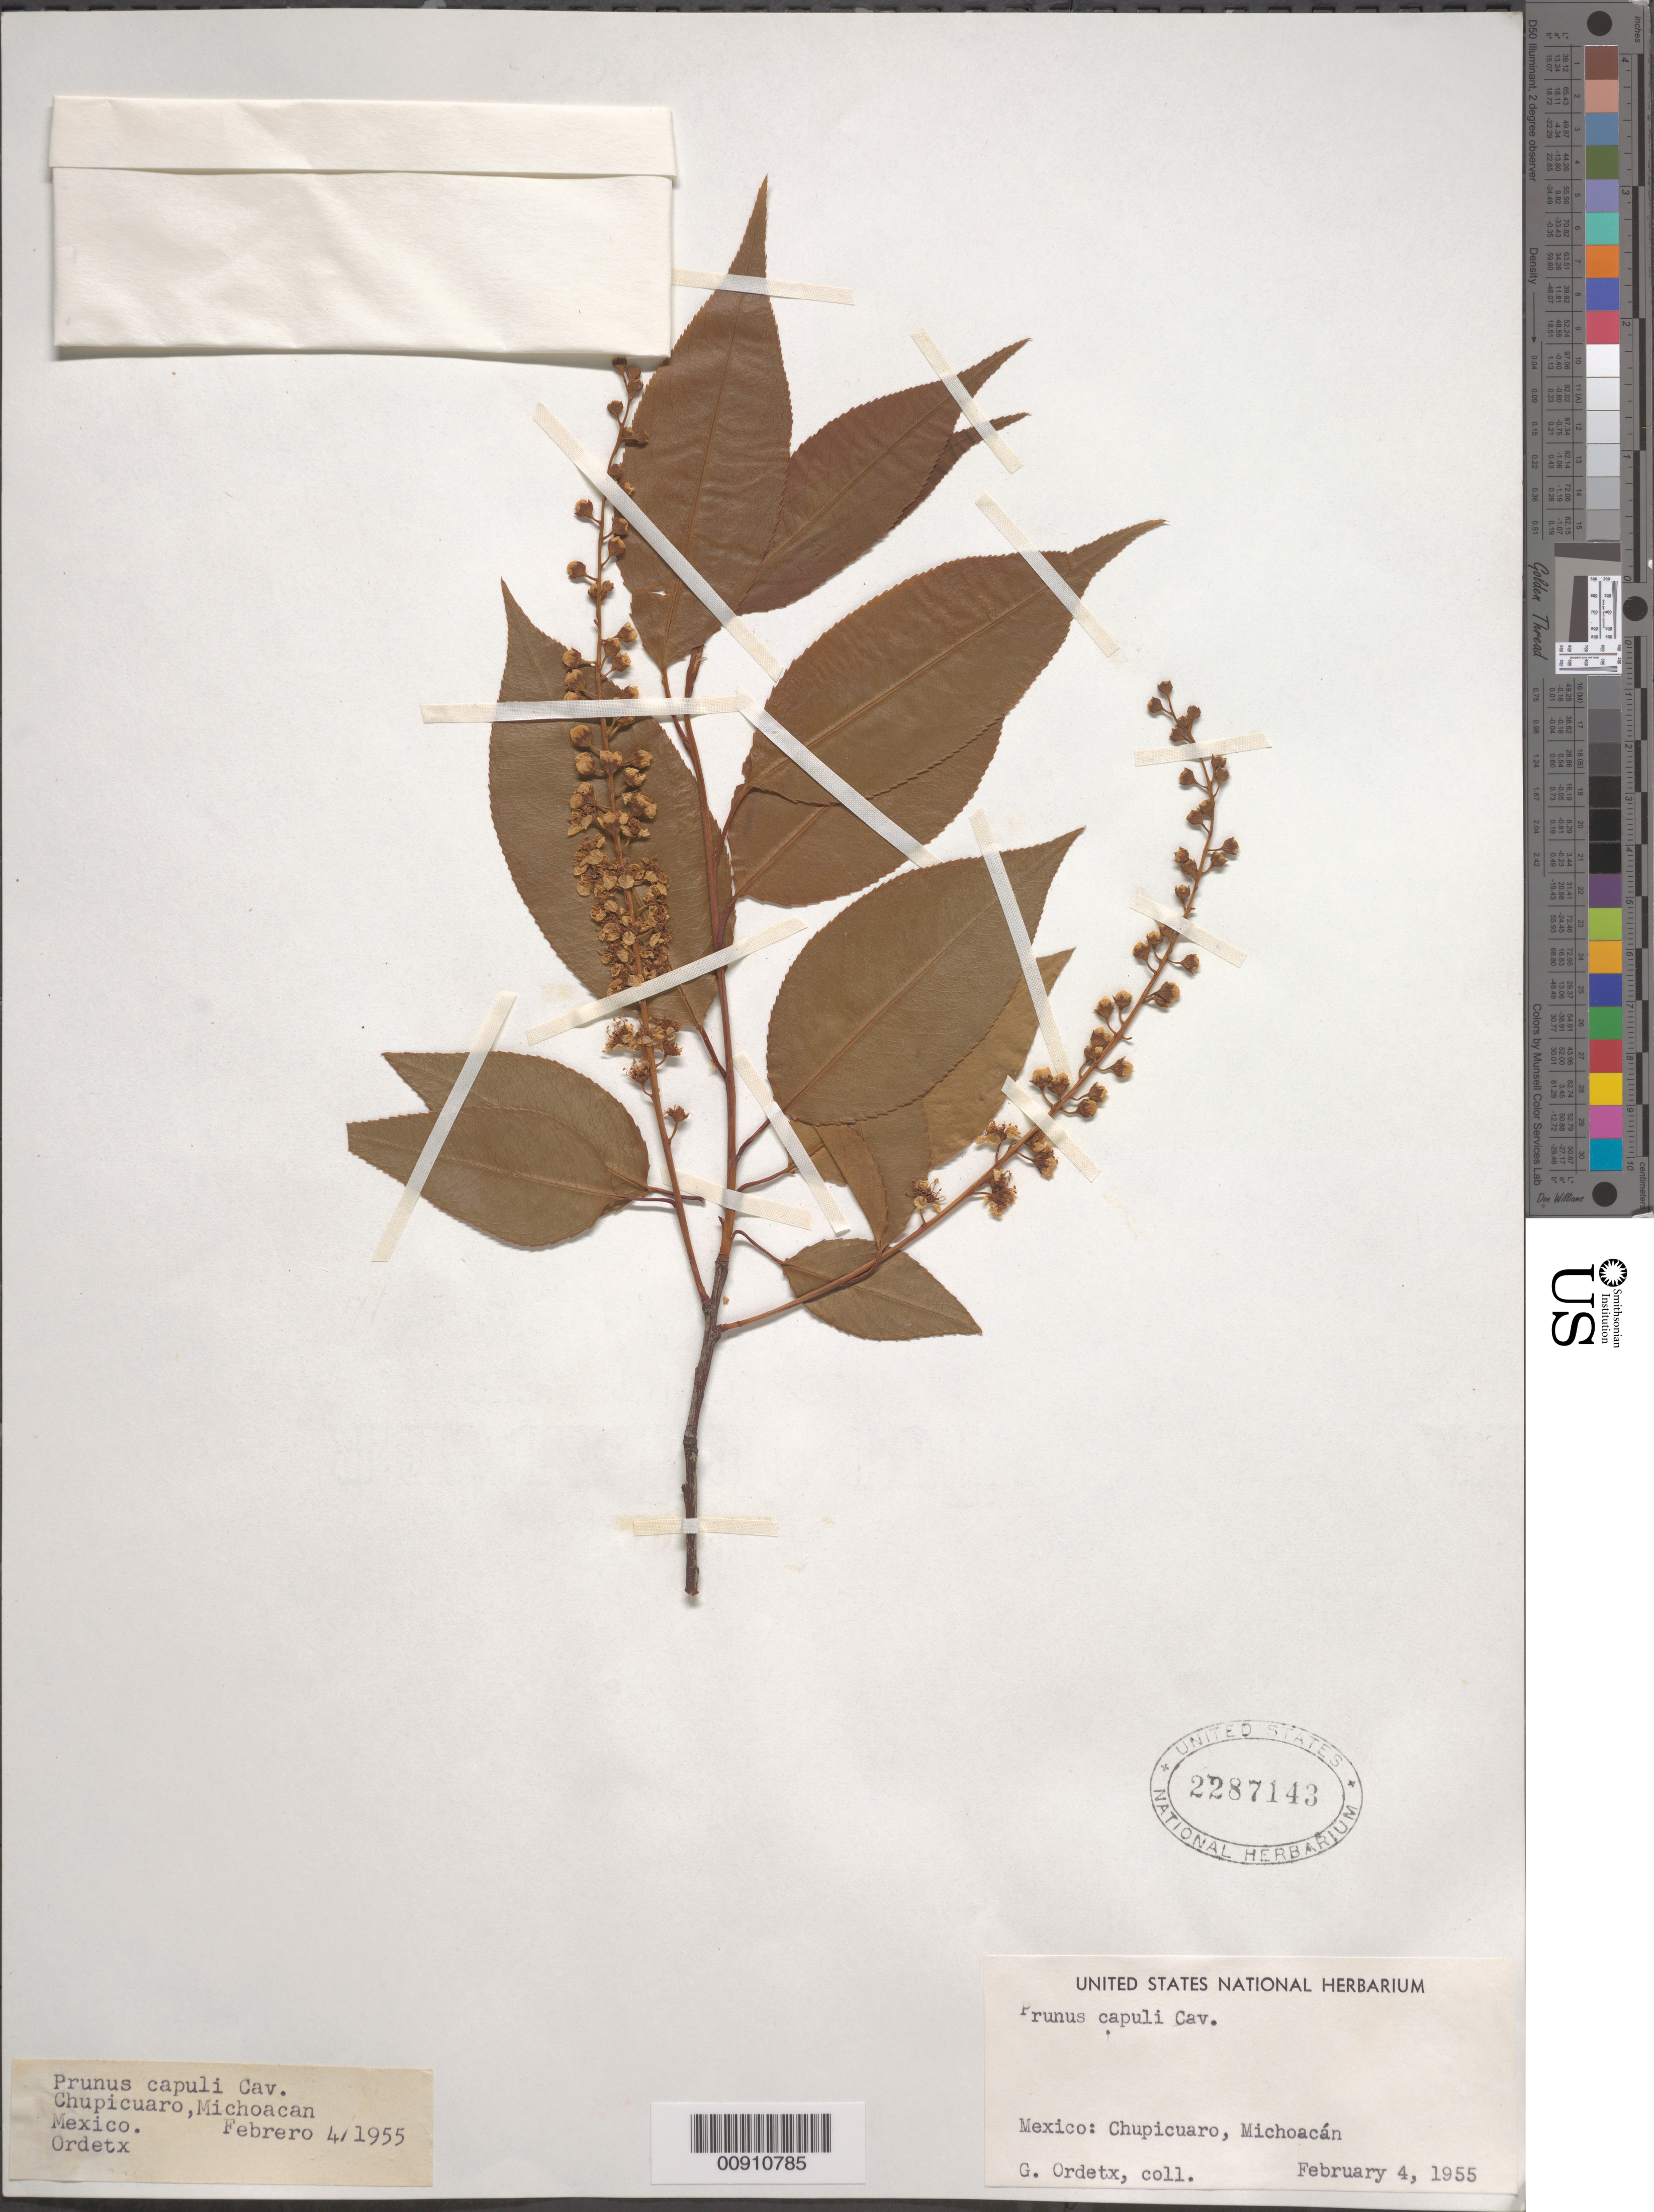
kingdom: Plantae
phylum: Tracheophyta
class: Magnoliopsida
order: Rosales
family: Rosaceae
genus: Prunus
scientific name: Prunus serotina var. salicifolia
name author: (Kunth) Koehne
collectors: Ordetx, G.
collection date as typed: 04 Feb 1955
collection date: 1955-02-04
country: Mexico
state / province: Michoacán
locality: Chupicuaro, Michoacán.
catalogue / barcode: US 2287143